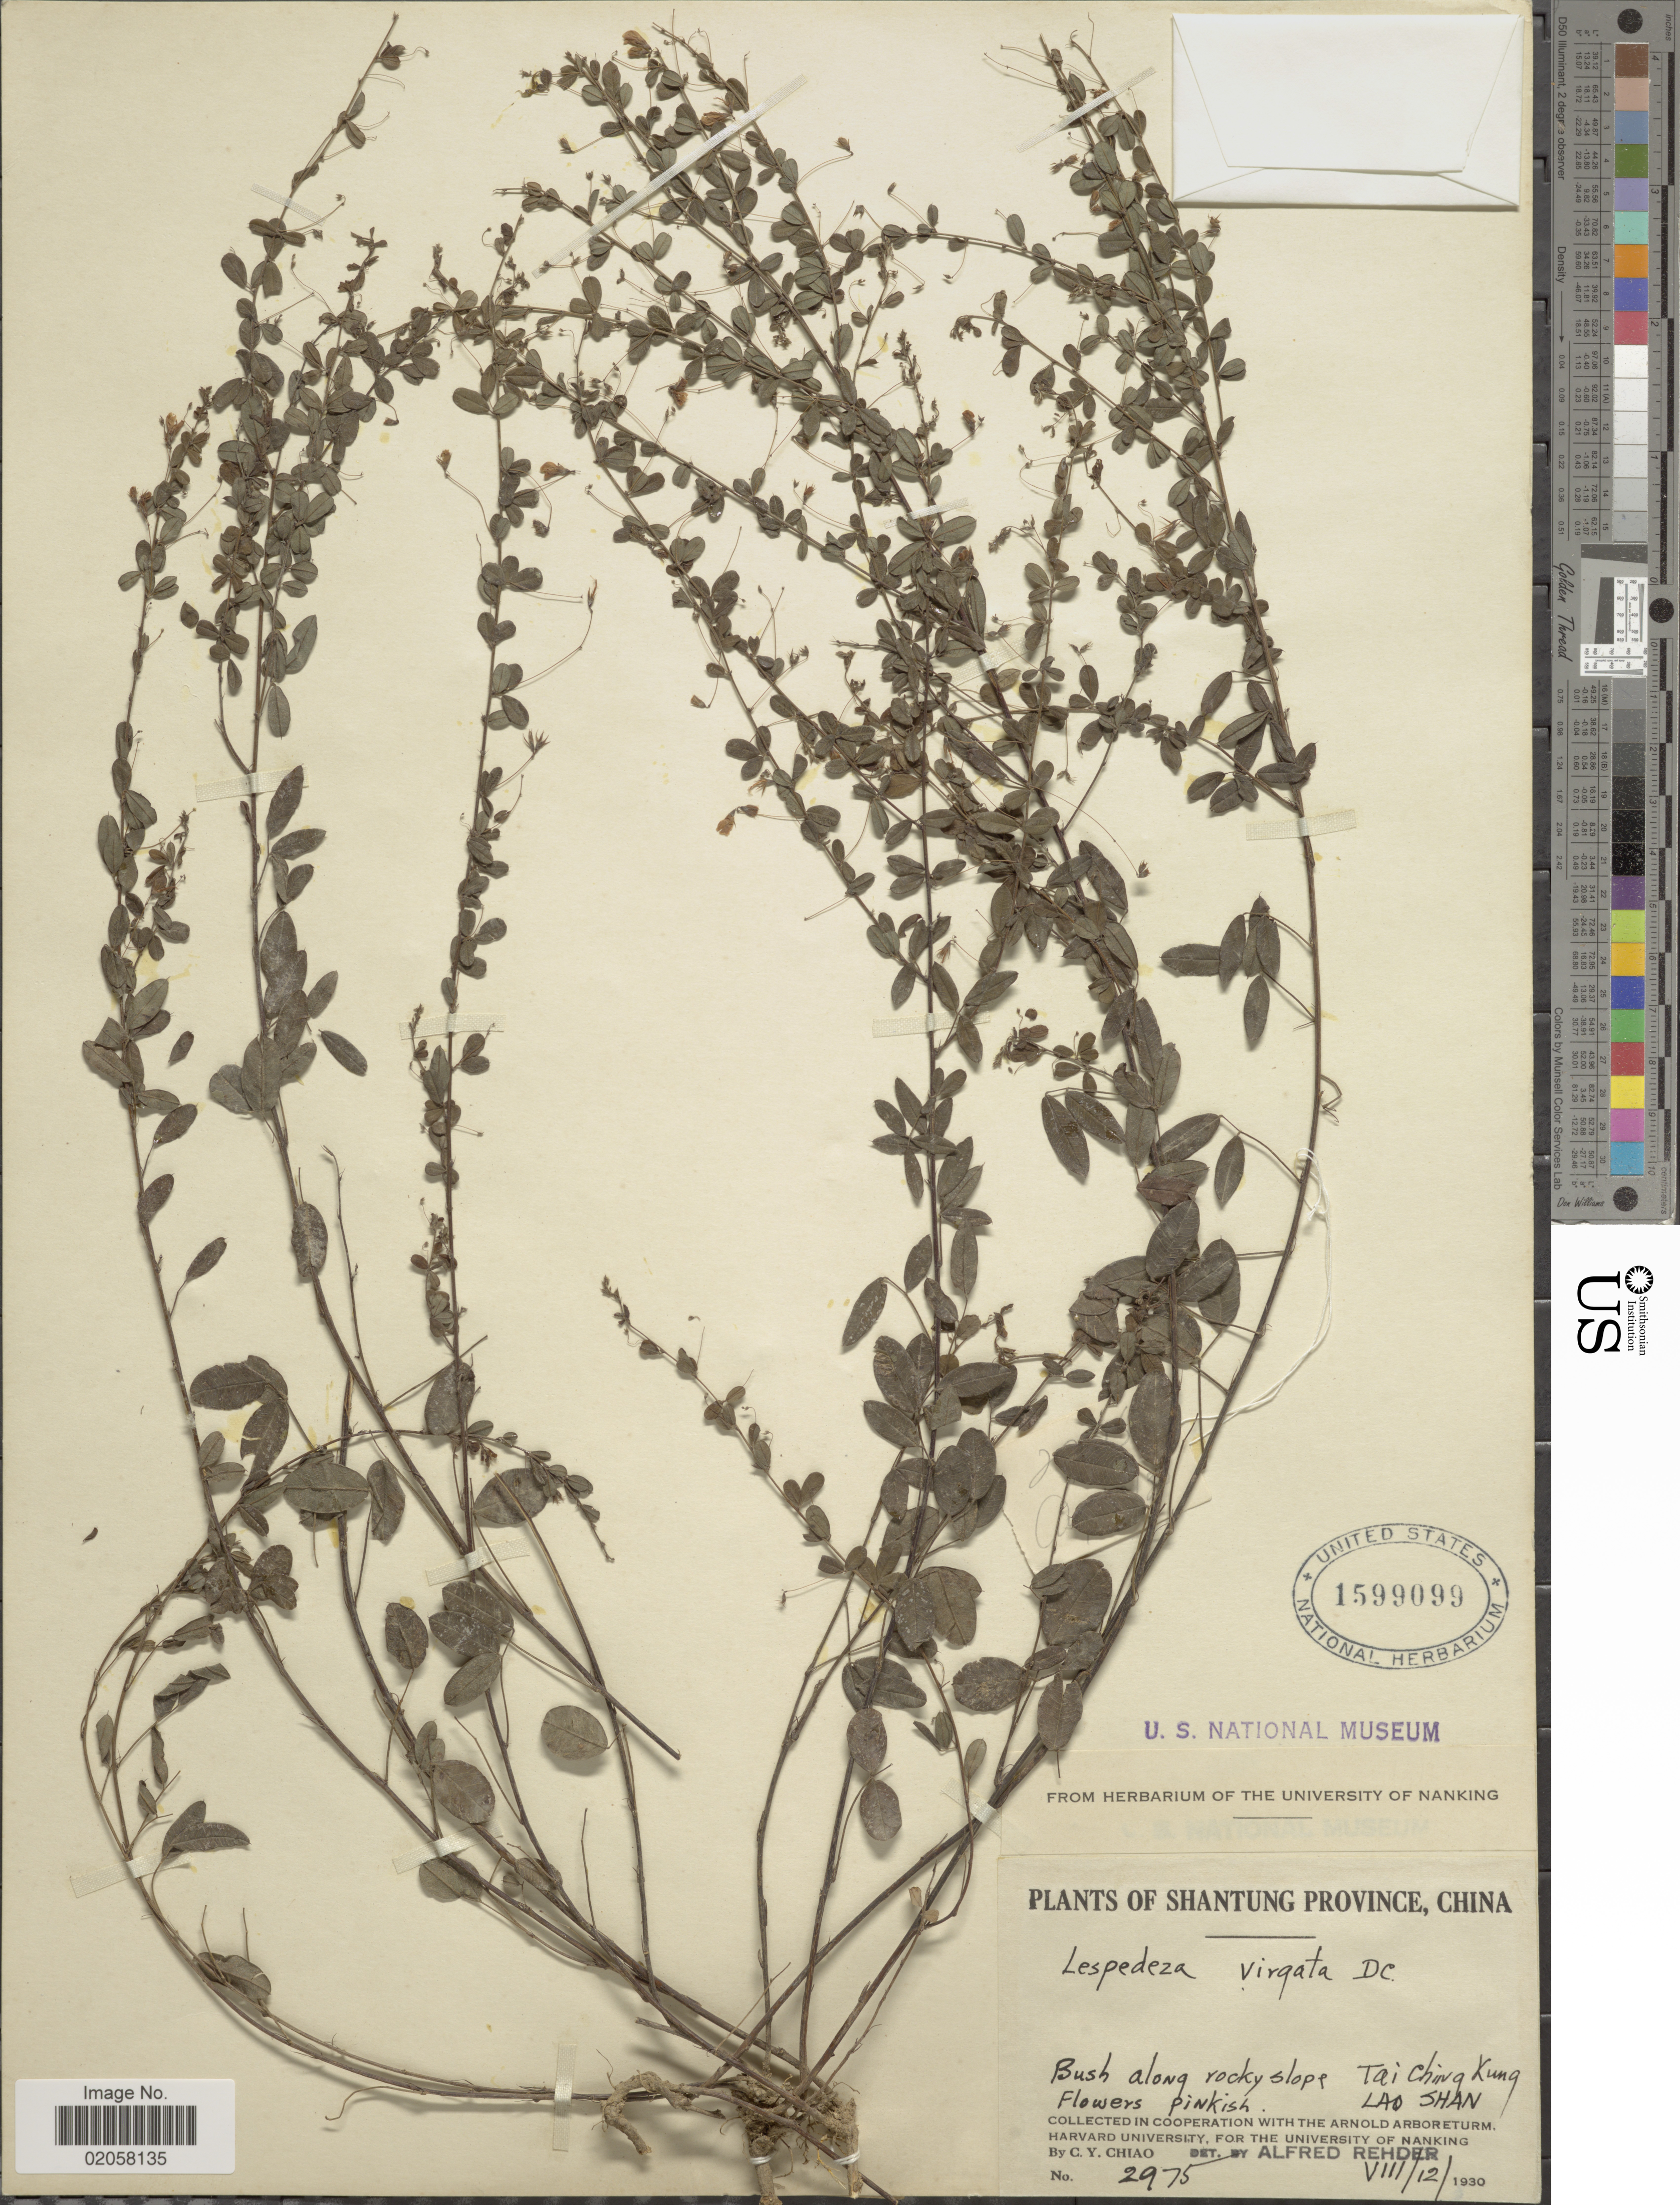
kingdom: Plantae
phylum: Tracheophyta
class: Magnoliopsida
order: Fabales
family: Fabaceae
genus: Lespedeza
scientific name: Lespedeza virgata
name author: (Thunb.) DC.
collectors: C. Y. Chiao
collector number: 2975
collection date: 1930-08-12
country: China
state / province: Shandong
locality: Tai Ching Kung, Lao Shan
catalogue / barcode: US 1599099